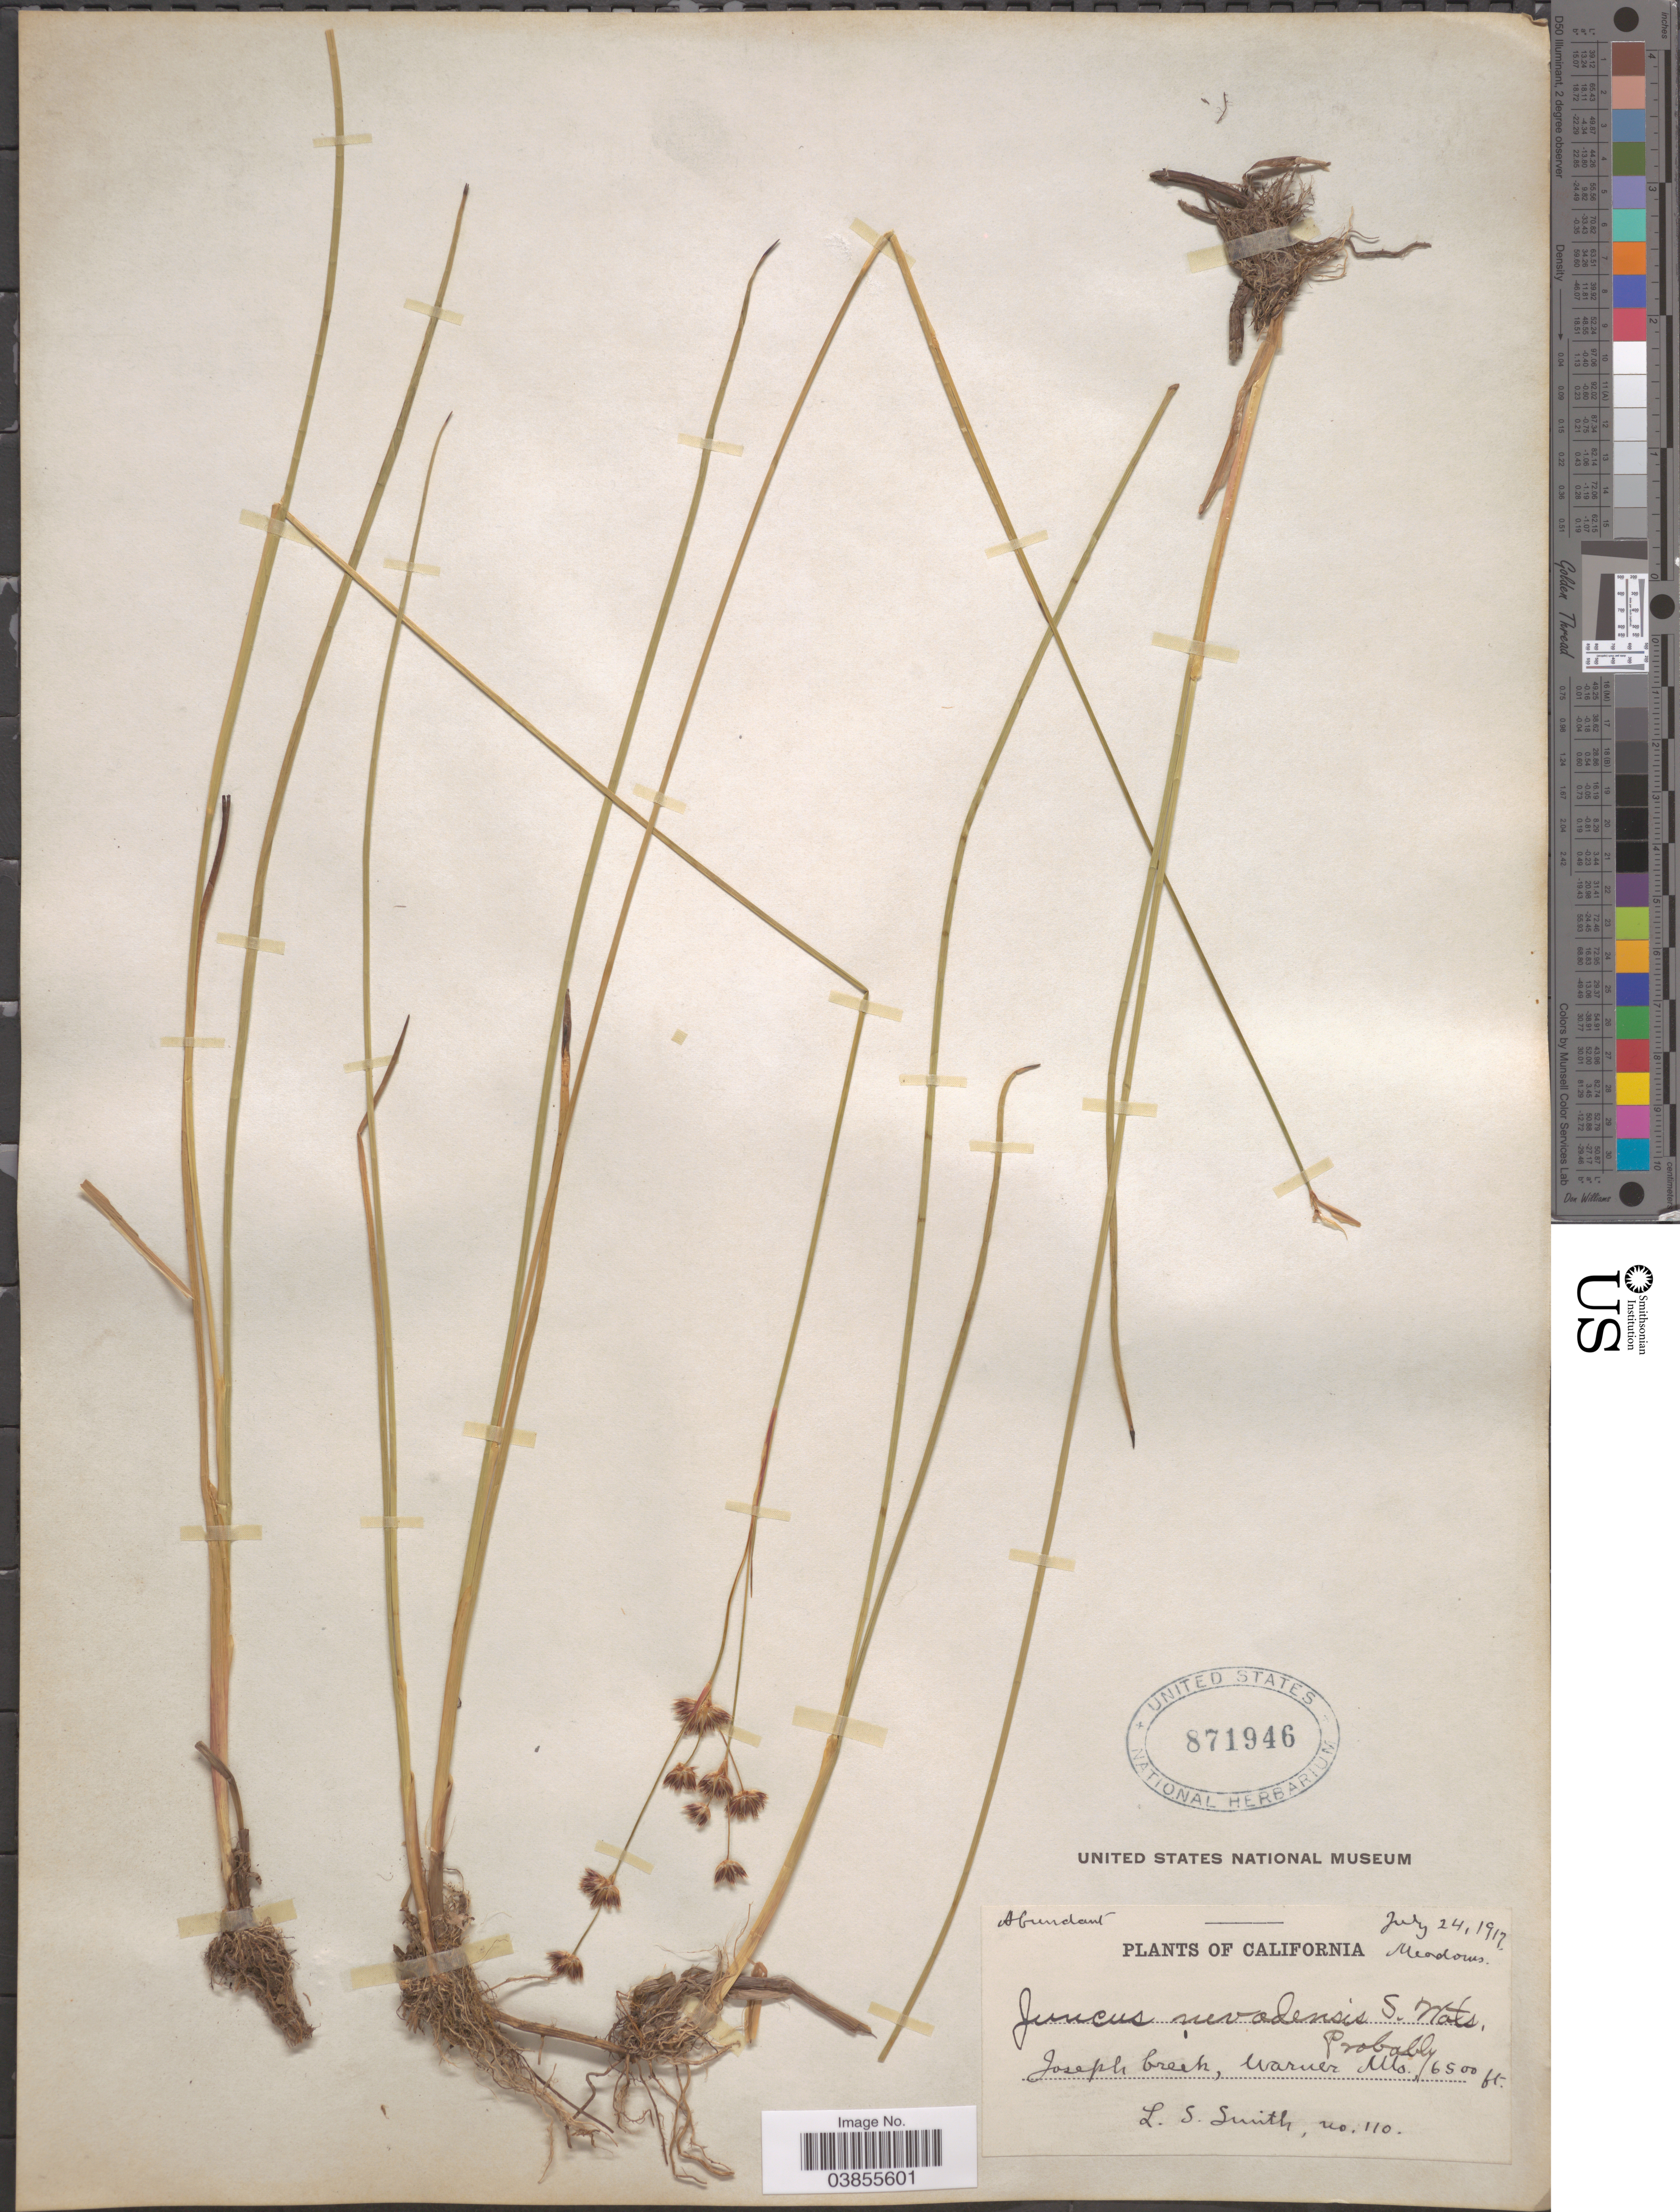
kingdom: Plantae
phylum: Tracheophyta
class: Liliopsida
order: Poales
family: Juncaceae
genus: Juncus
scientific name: Juncus nevadensis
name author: S. Watson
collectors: L. Smith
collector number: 110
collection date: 1917-07-24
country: United States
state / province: California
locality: Joseph Creek, Warner Mts.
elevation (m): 1981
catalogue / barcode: US 871946